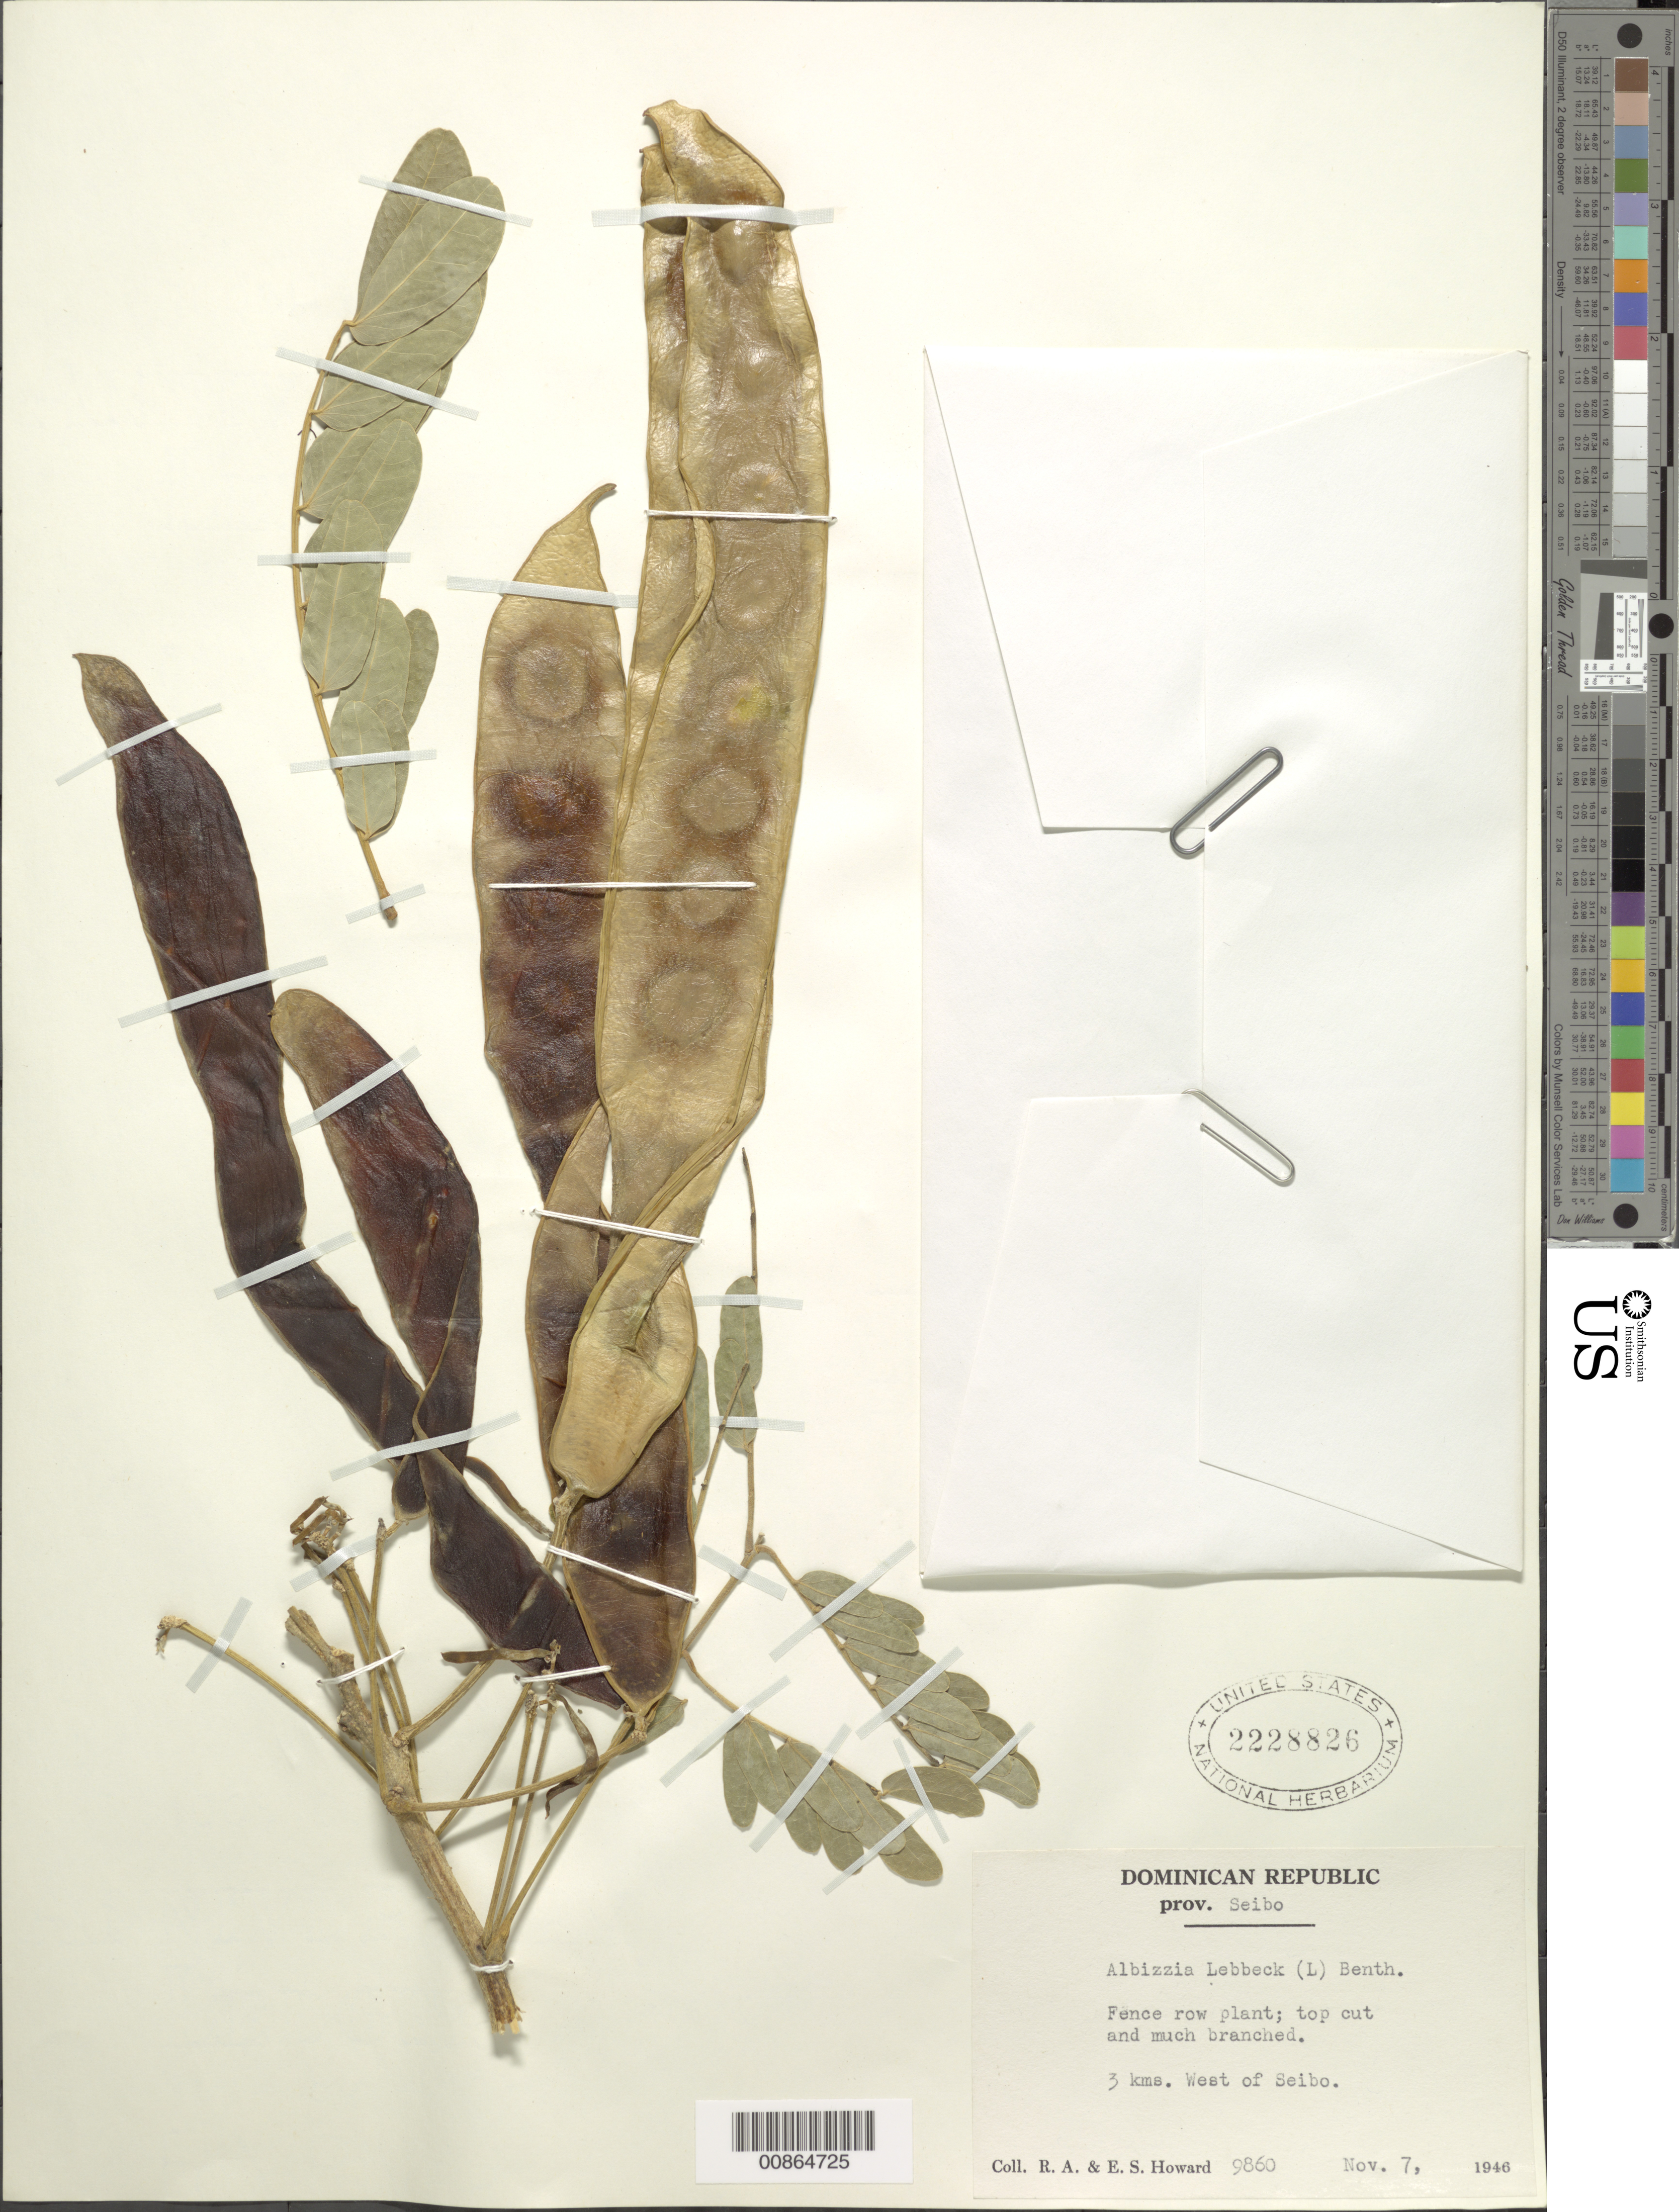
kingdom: Plantae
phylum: Tracheophyta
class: Magnoliopsida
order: Fabales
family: Fabaceae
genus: Albizia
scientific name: Albizia lebbeck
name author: (L.) Benth.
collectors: R. A. Howard & E. S. Howard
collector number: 9860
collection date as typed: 07 Nov 1946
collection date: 1946-11-07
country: Dominican Republic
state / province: El Seibo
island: Hispaniola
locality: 3 kms. West of Seibo.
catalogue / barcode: US 2228826